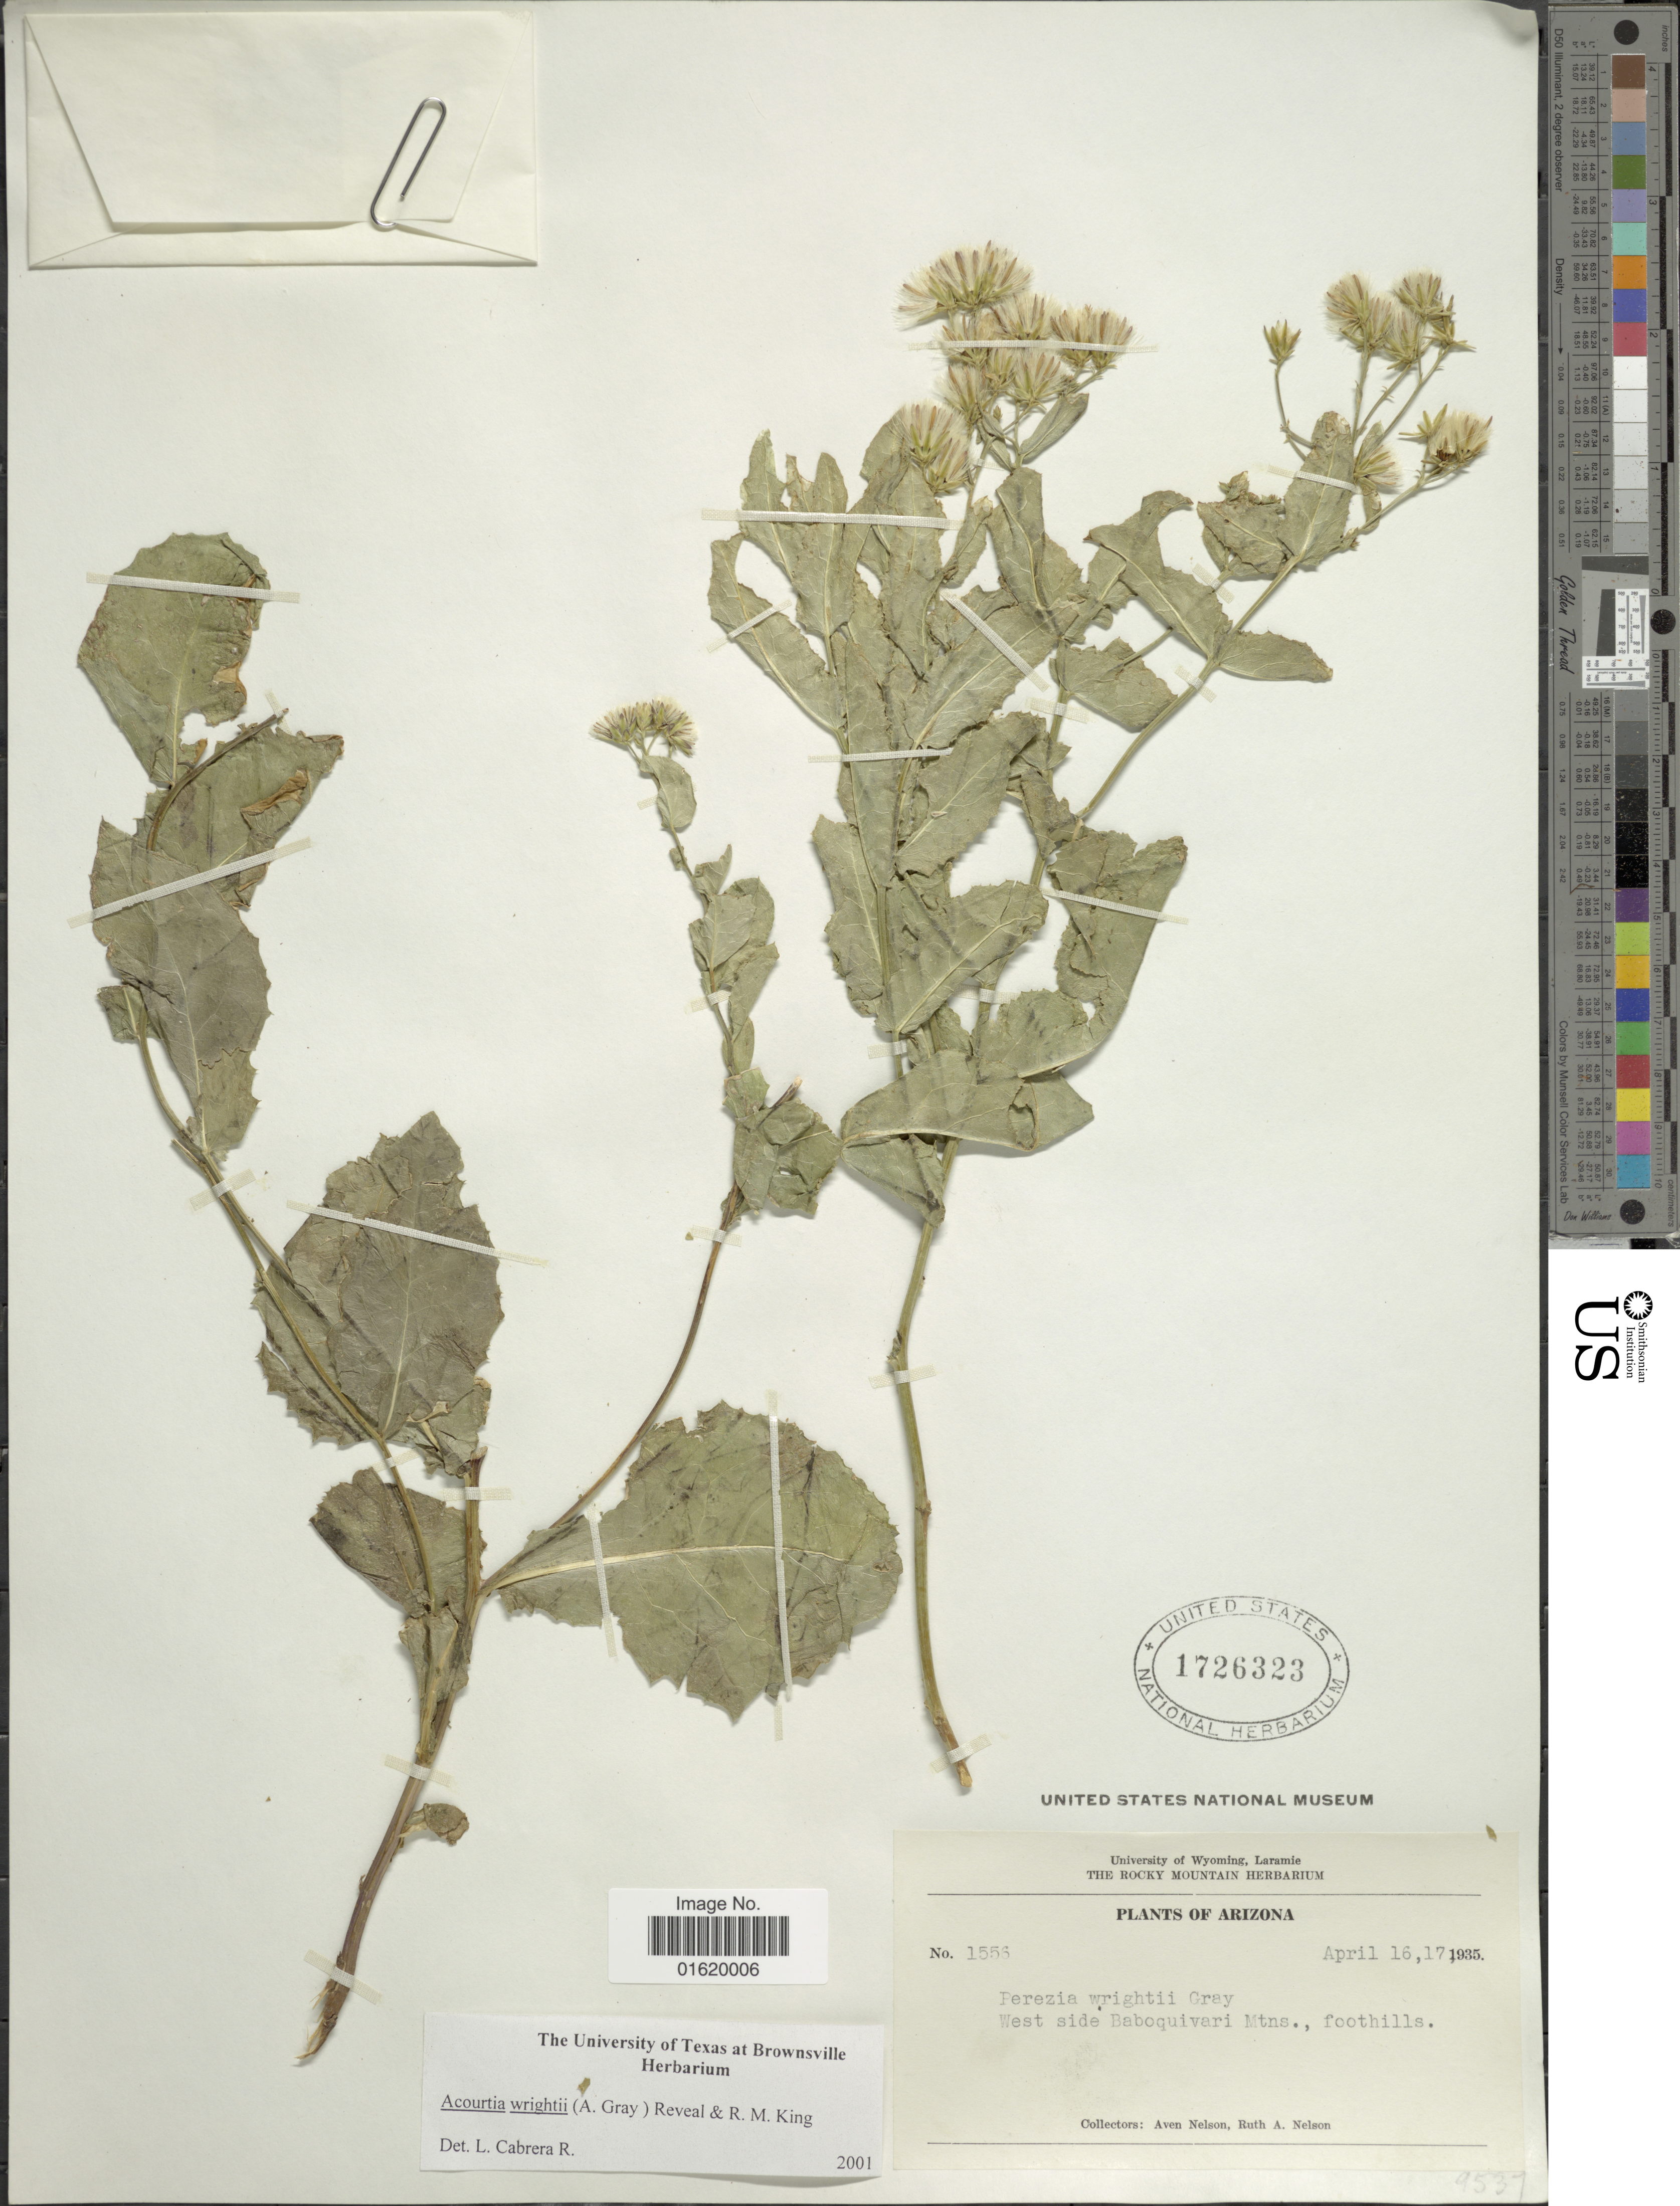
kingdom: Plantae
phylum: Tracheophyta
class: Magnoliopsida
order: Asterales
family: Asteraceae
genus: Acourtia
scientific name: Acourtia wrightii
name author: (A. Gray) Reveal & R.M. King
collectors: A. Nelson & R. A. Nelson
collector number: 1556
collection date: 1935-04-16/1935-04-17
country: United States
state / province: Arizona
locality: West side of Baboquivari Mtns., foothills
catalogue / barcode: US 1726323